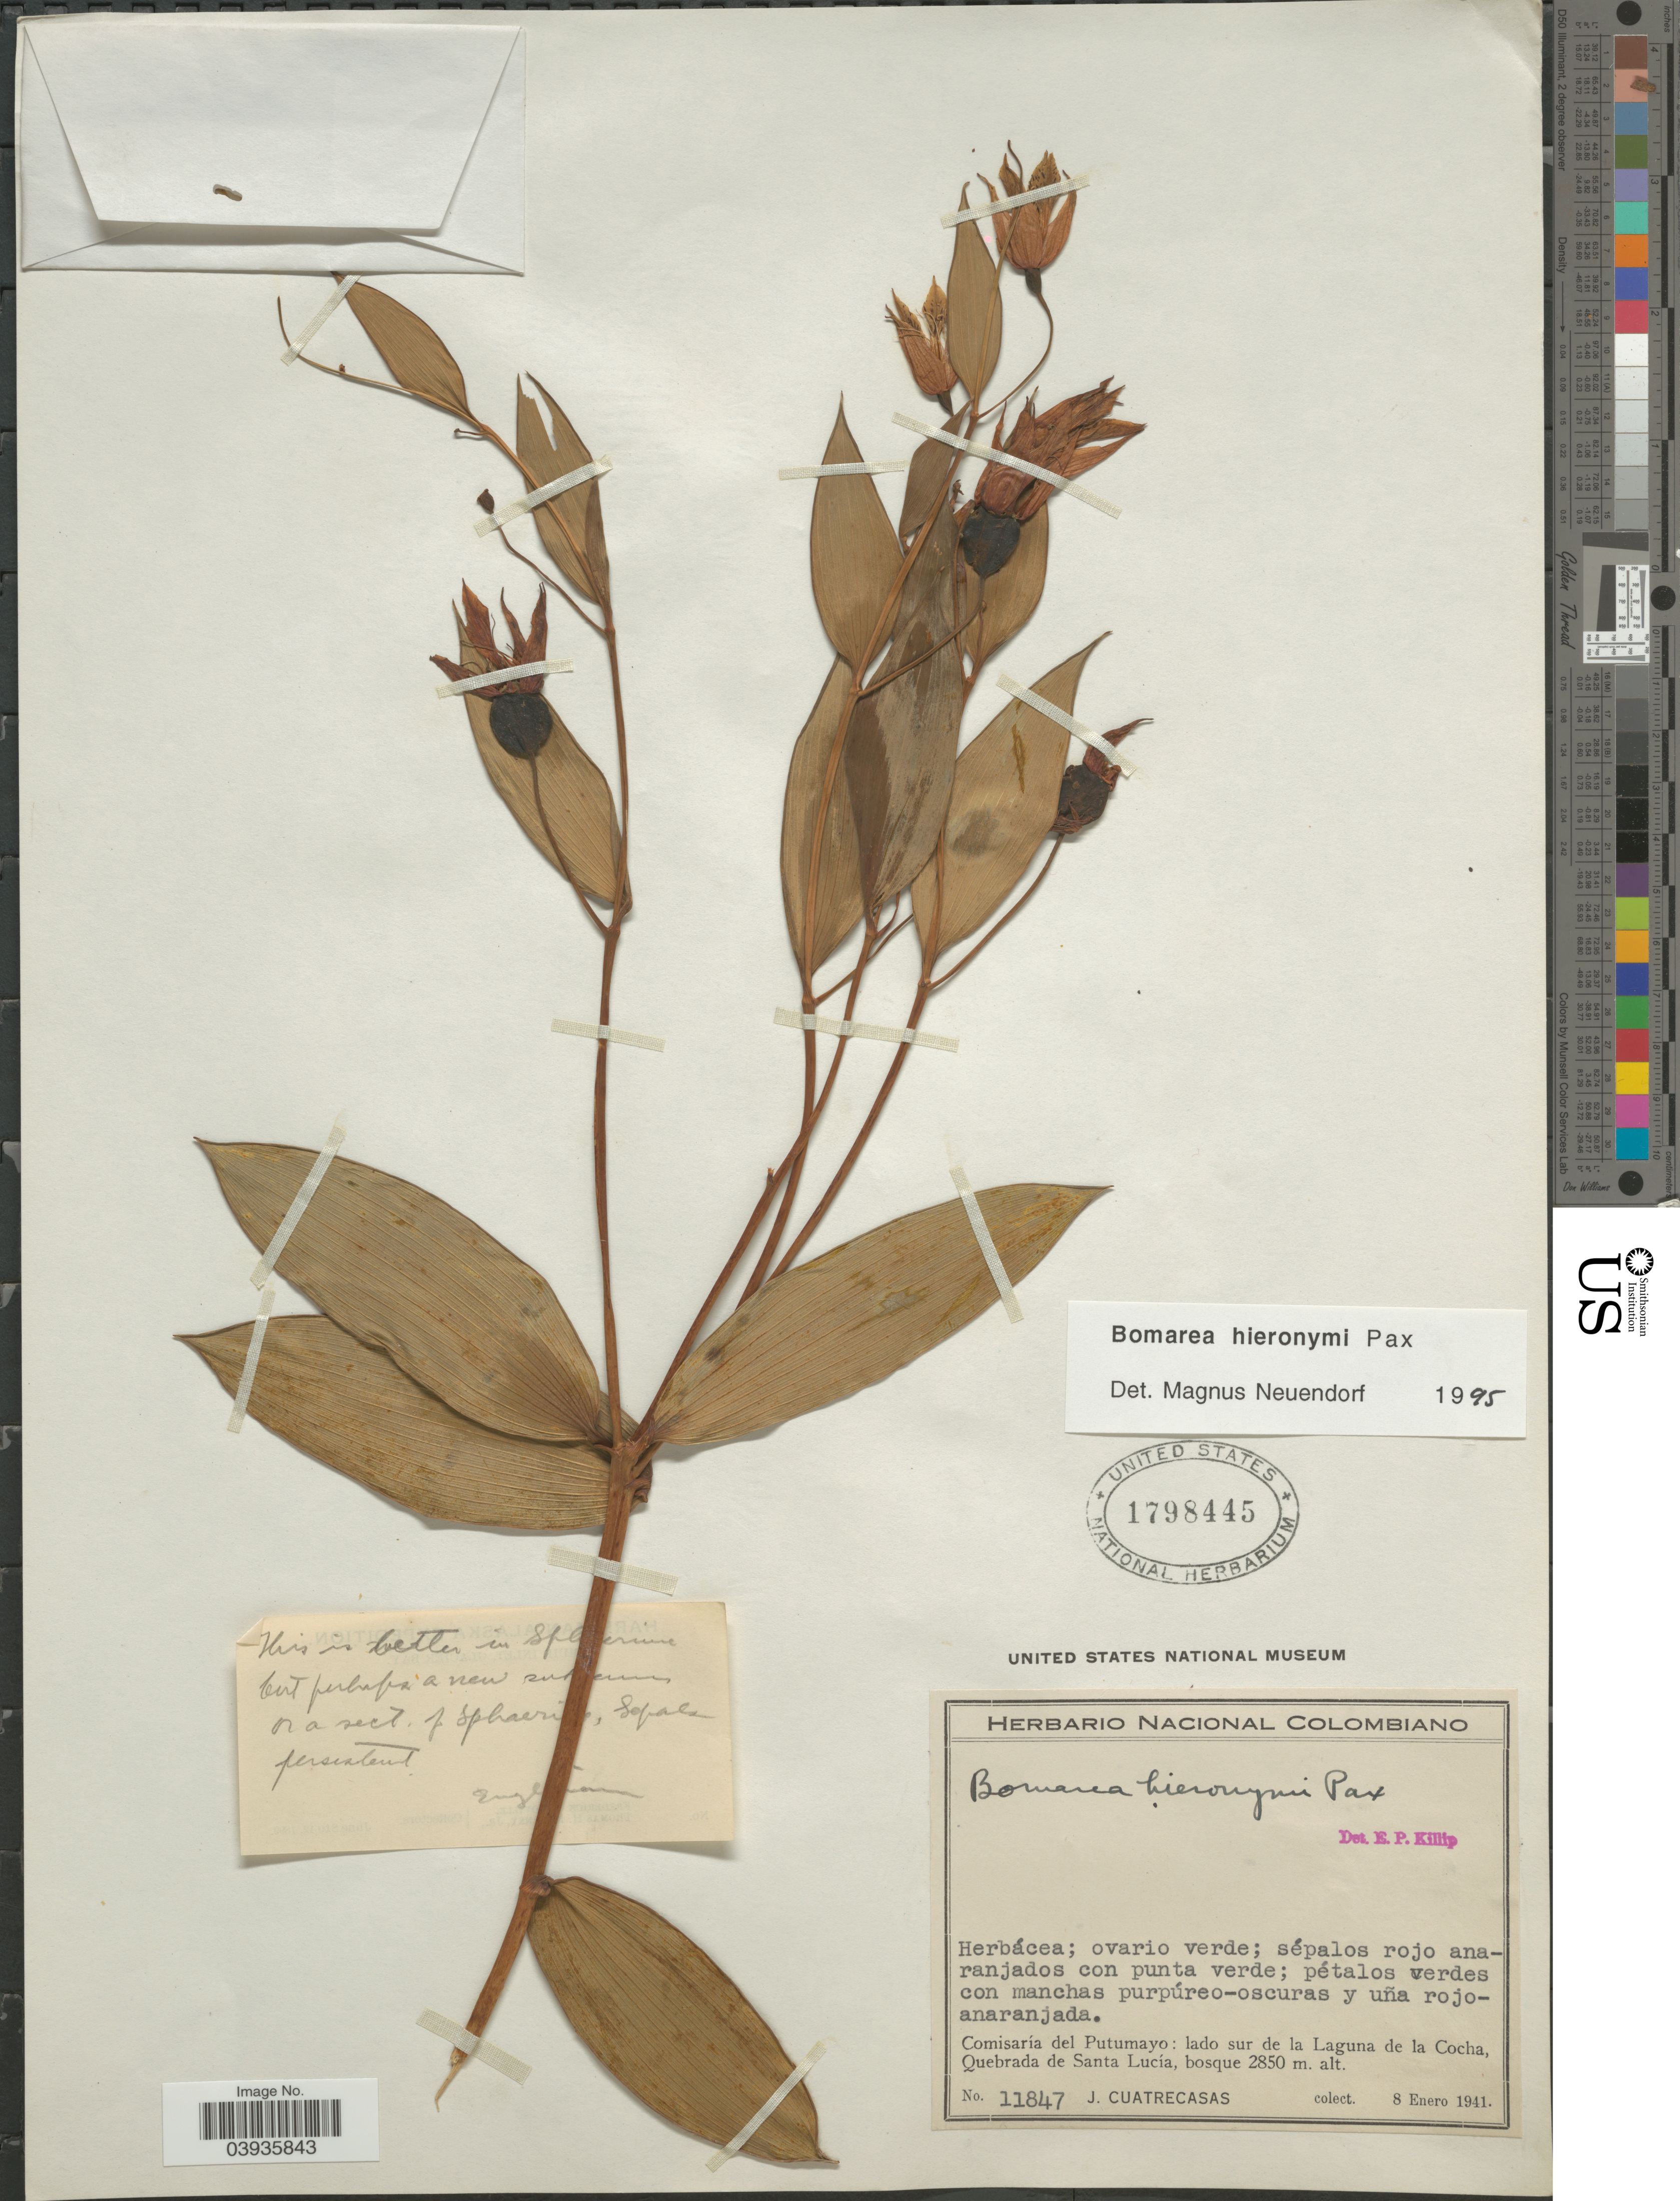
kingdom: Plantae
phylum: Tracheophyta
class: Liliopsida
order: Liliales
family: Alstroemeriaceae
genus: Bomarea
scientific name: Bomarea hieronymi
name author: Pax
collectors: J. Cuatrecasas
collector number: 11847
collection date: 1941-01-08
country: Colombia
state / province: Putumayo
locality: Comisaría del Putumayo: lado sur de la Laguna de la Cocha, Quebrada de Santa Lucía.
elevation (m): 2850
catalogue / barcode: US 1798445